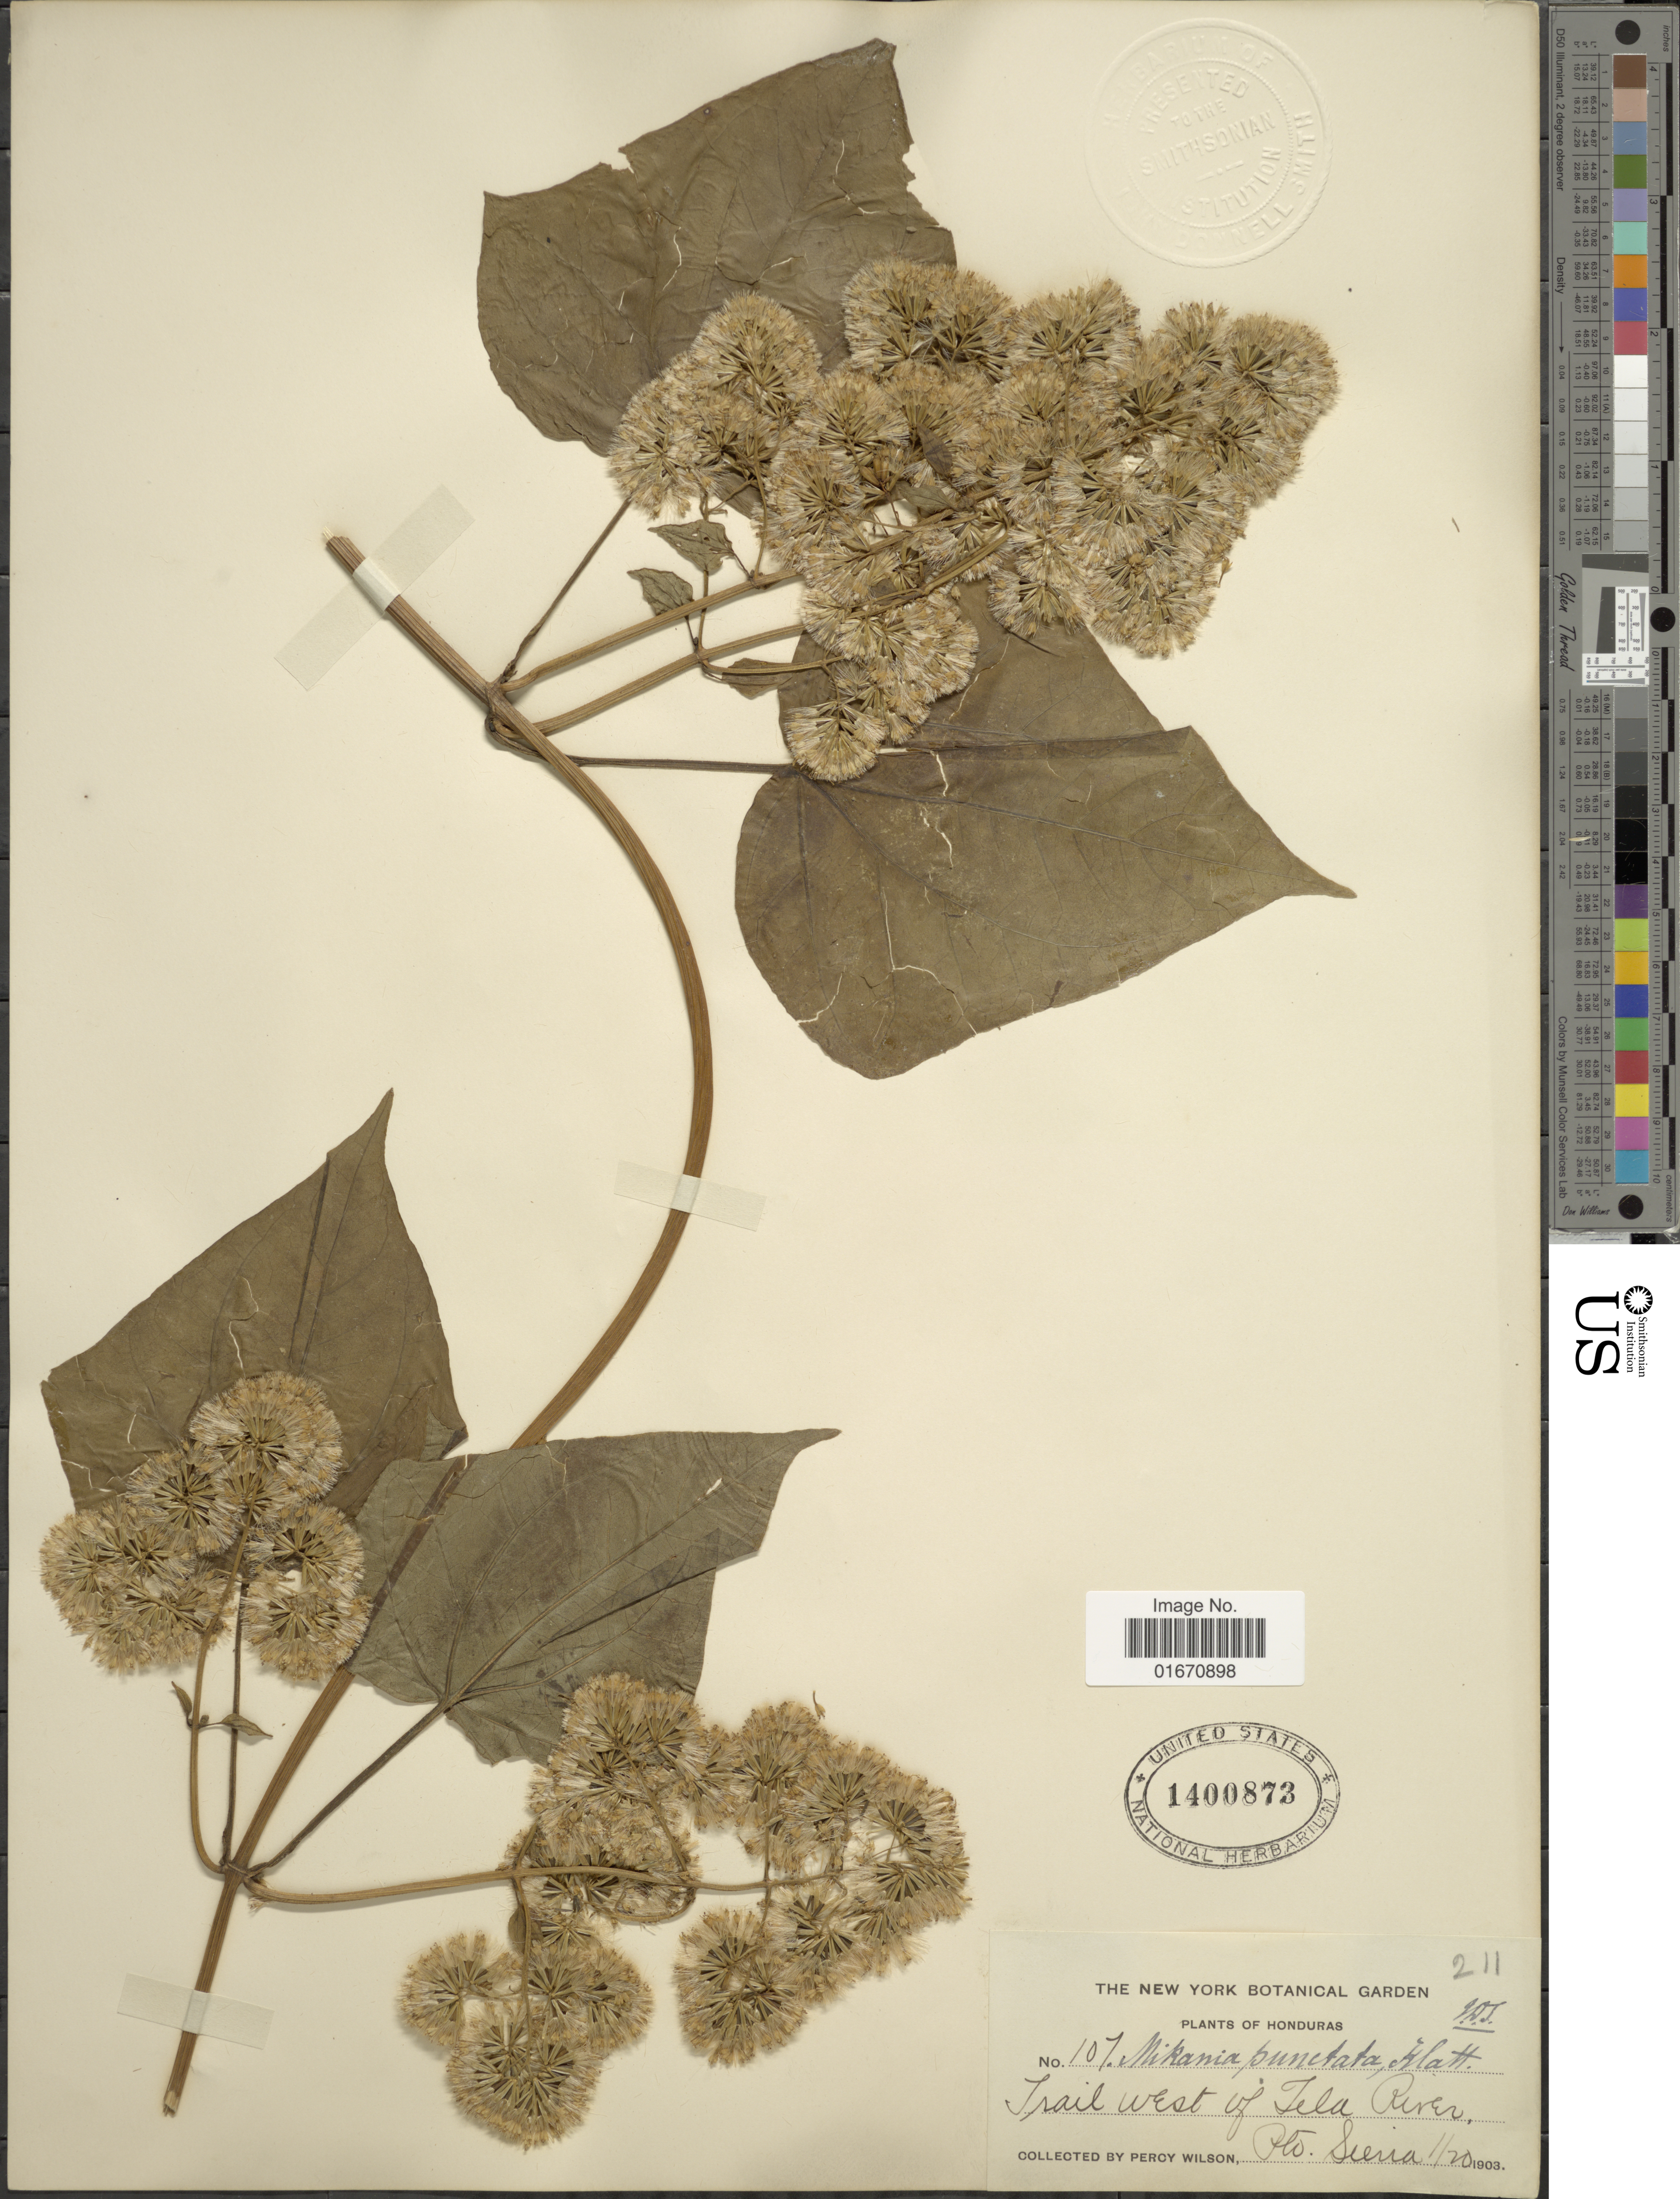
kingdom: Plantae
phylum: Tracheophyta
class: Magnoliopsida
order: Asterales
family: Asteraceae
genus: Mikania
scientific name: Mikania vitifolia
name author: DC.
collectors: P. Wilson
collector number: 107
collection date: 1903-01-20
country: Honduras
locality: Trail west of Tela River, Pto. Sierra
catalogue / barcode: US 1400873